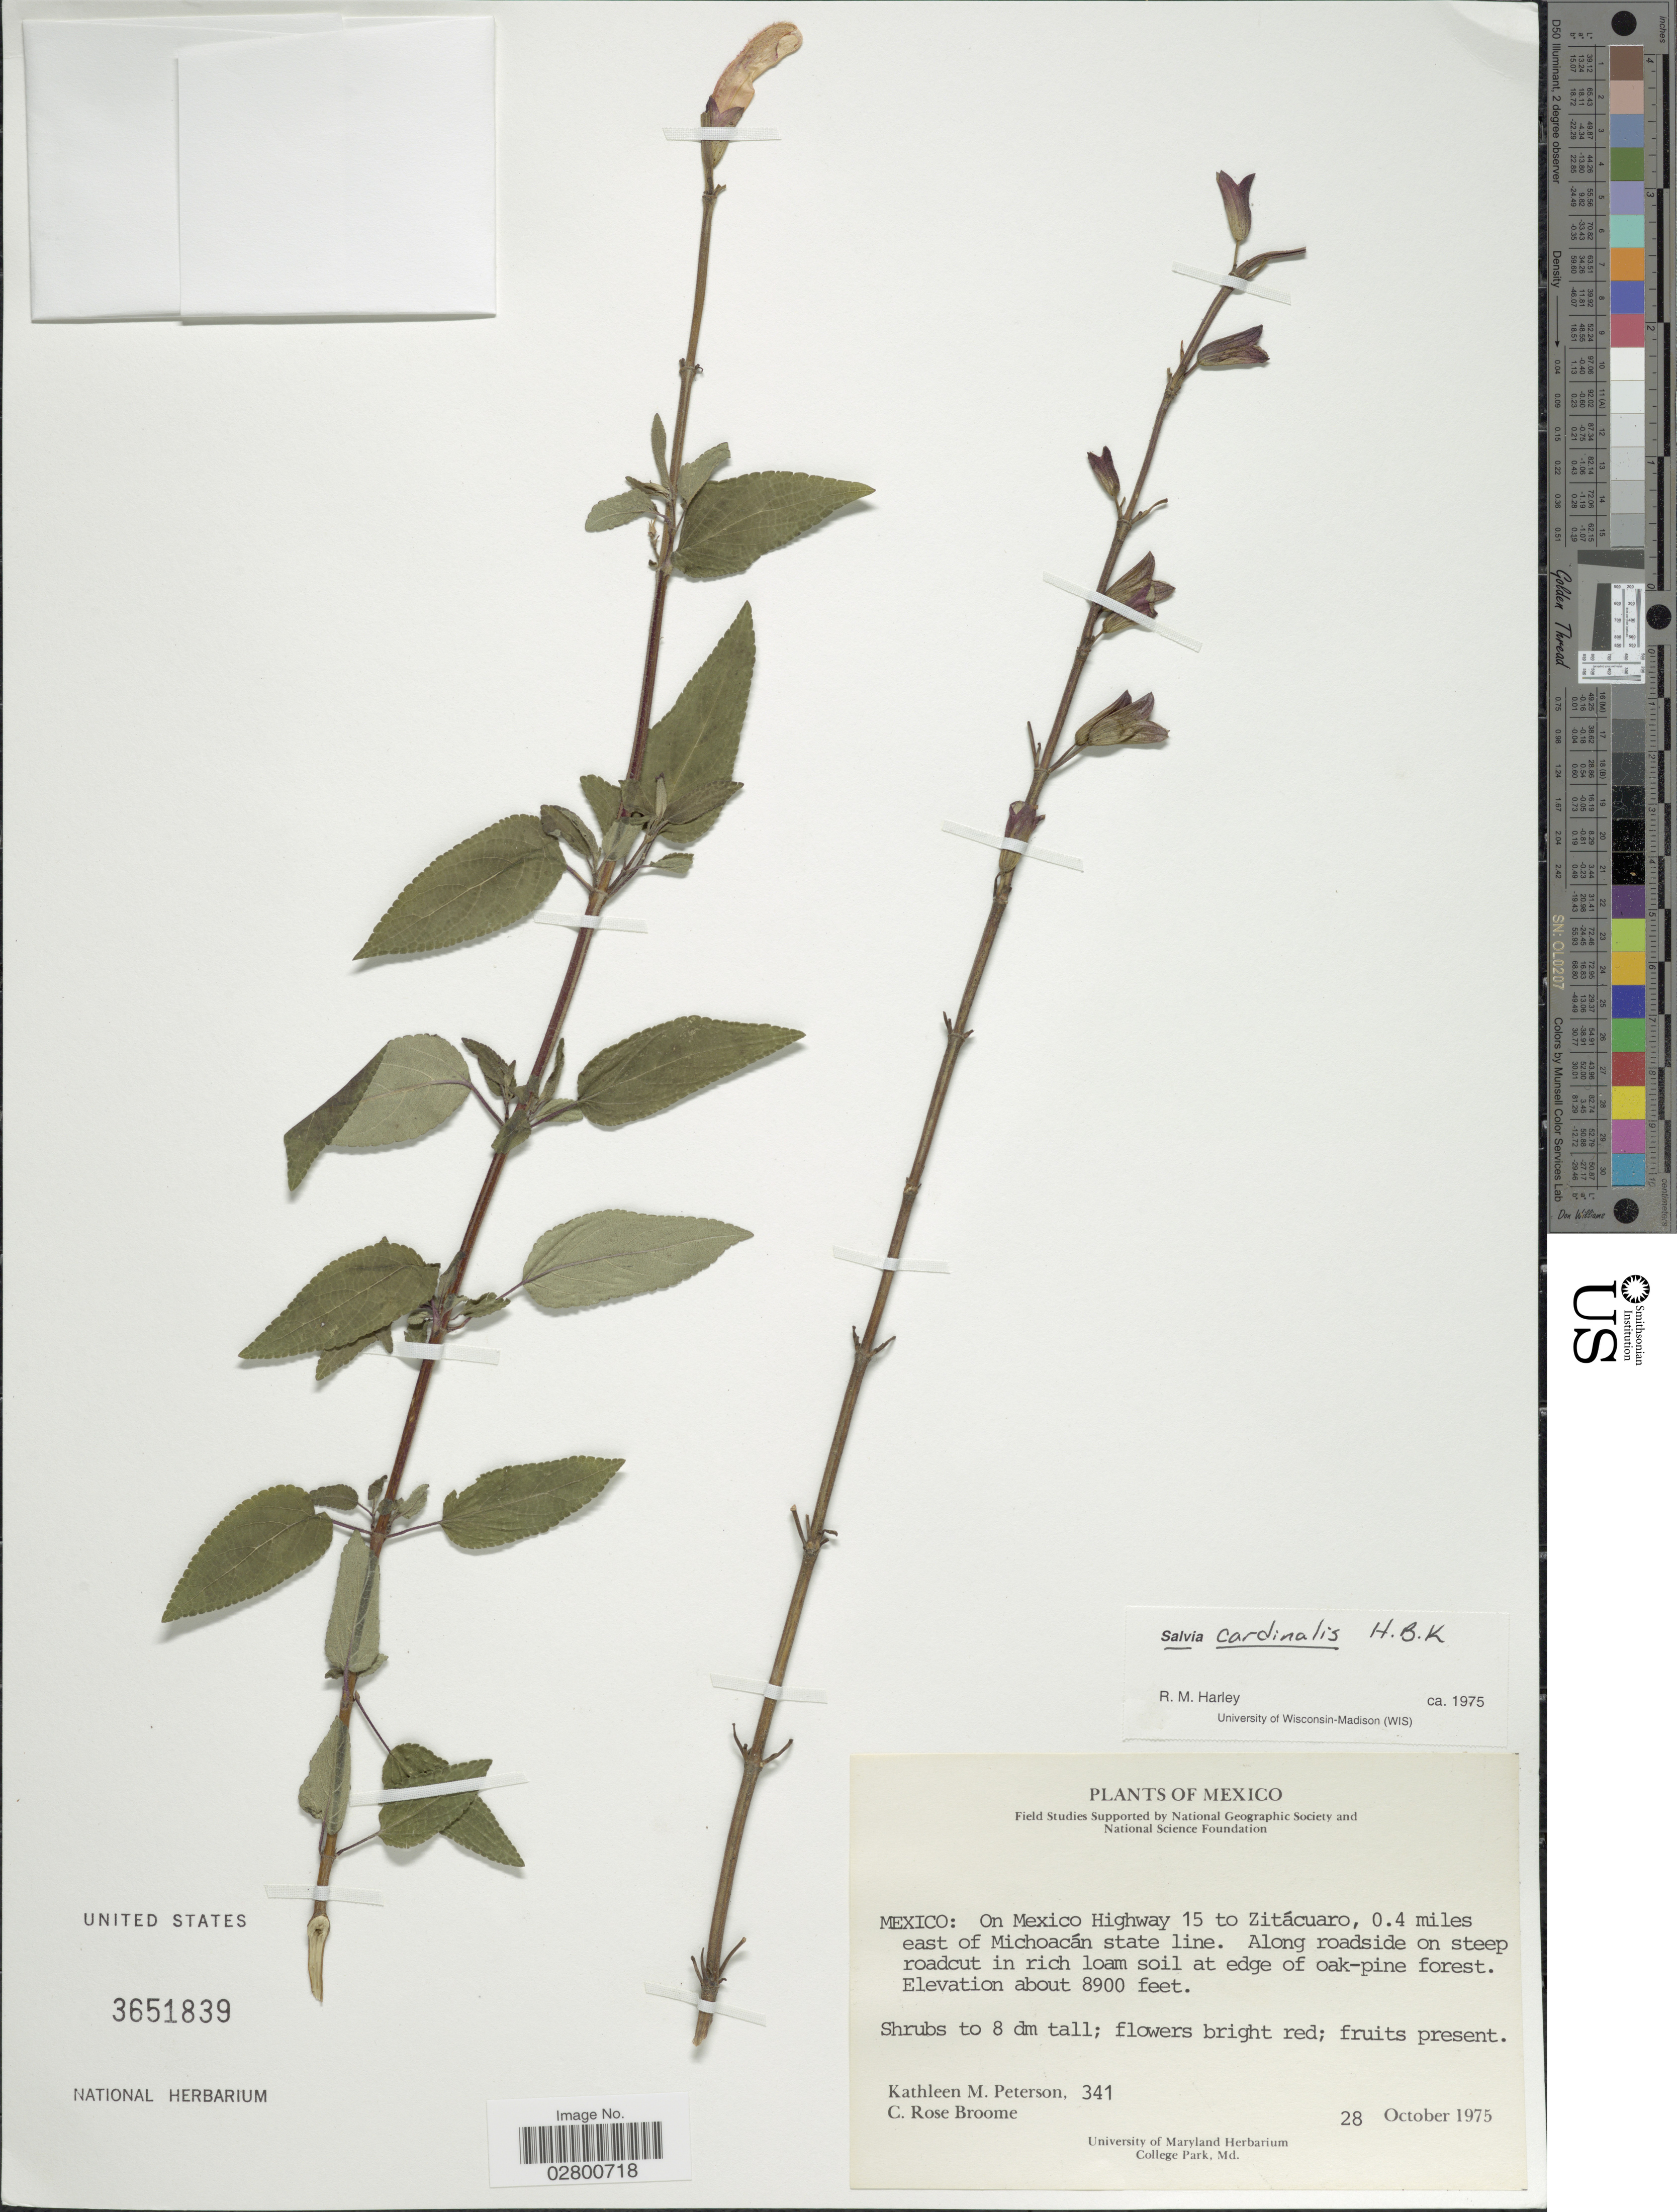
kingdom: Plantae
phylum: Tracheophyta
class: Magnoliopsida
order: Lamiales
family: Lamiaceae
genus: Salvia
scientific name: Salvia cardinalis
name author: Kunth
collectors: K. Peterson & C. R. Broome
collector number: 341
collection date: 1975-10-28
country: Mexico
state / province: México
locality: On Mexico Highway 15 to Zitácuaro, 0.4 miles east of Michoacán state line.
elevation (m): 2713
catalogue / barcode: US 3651839